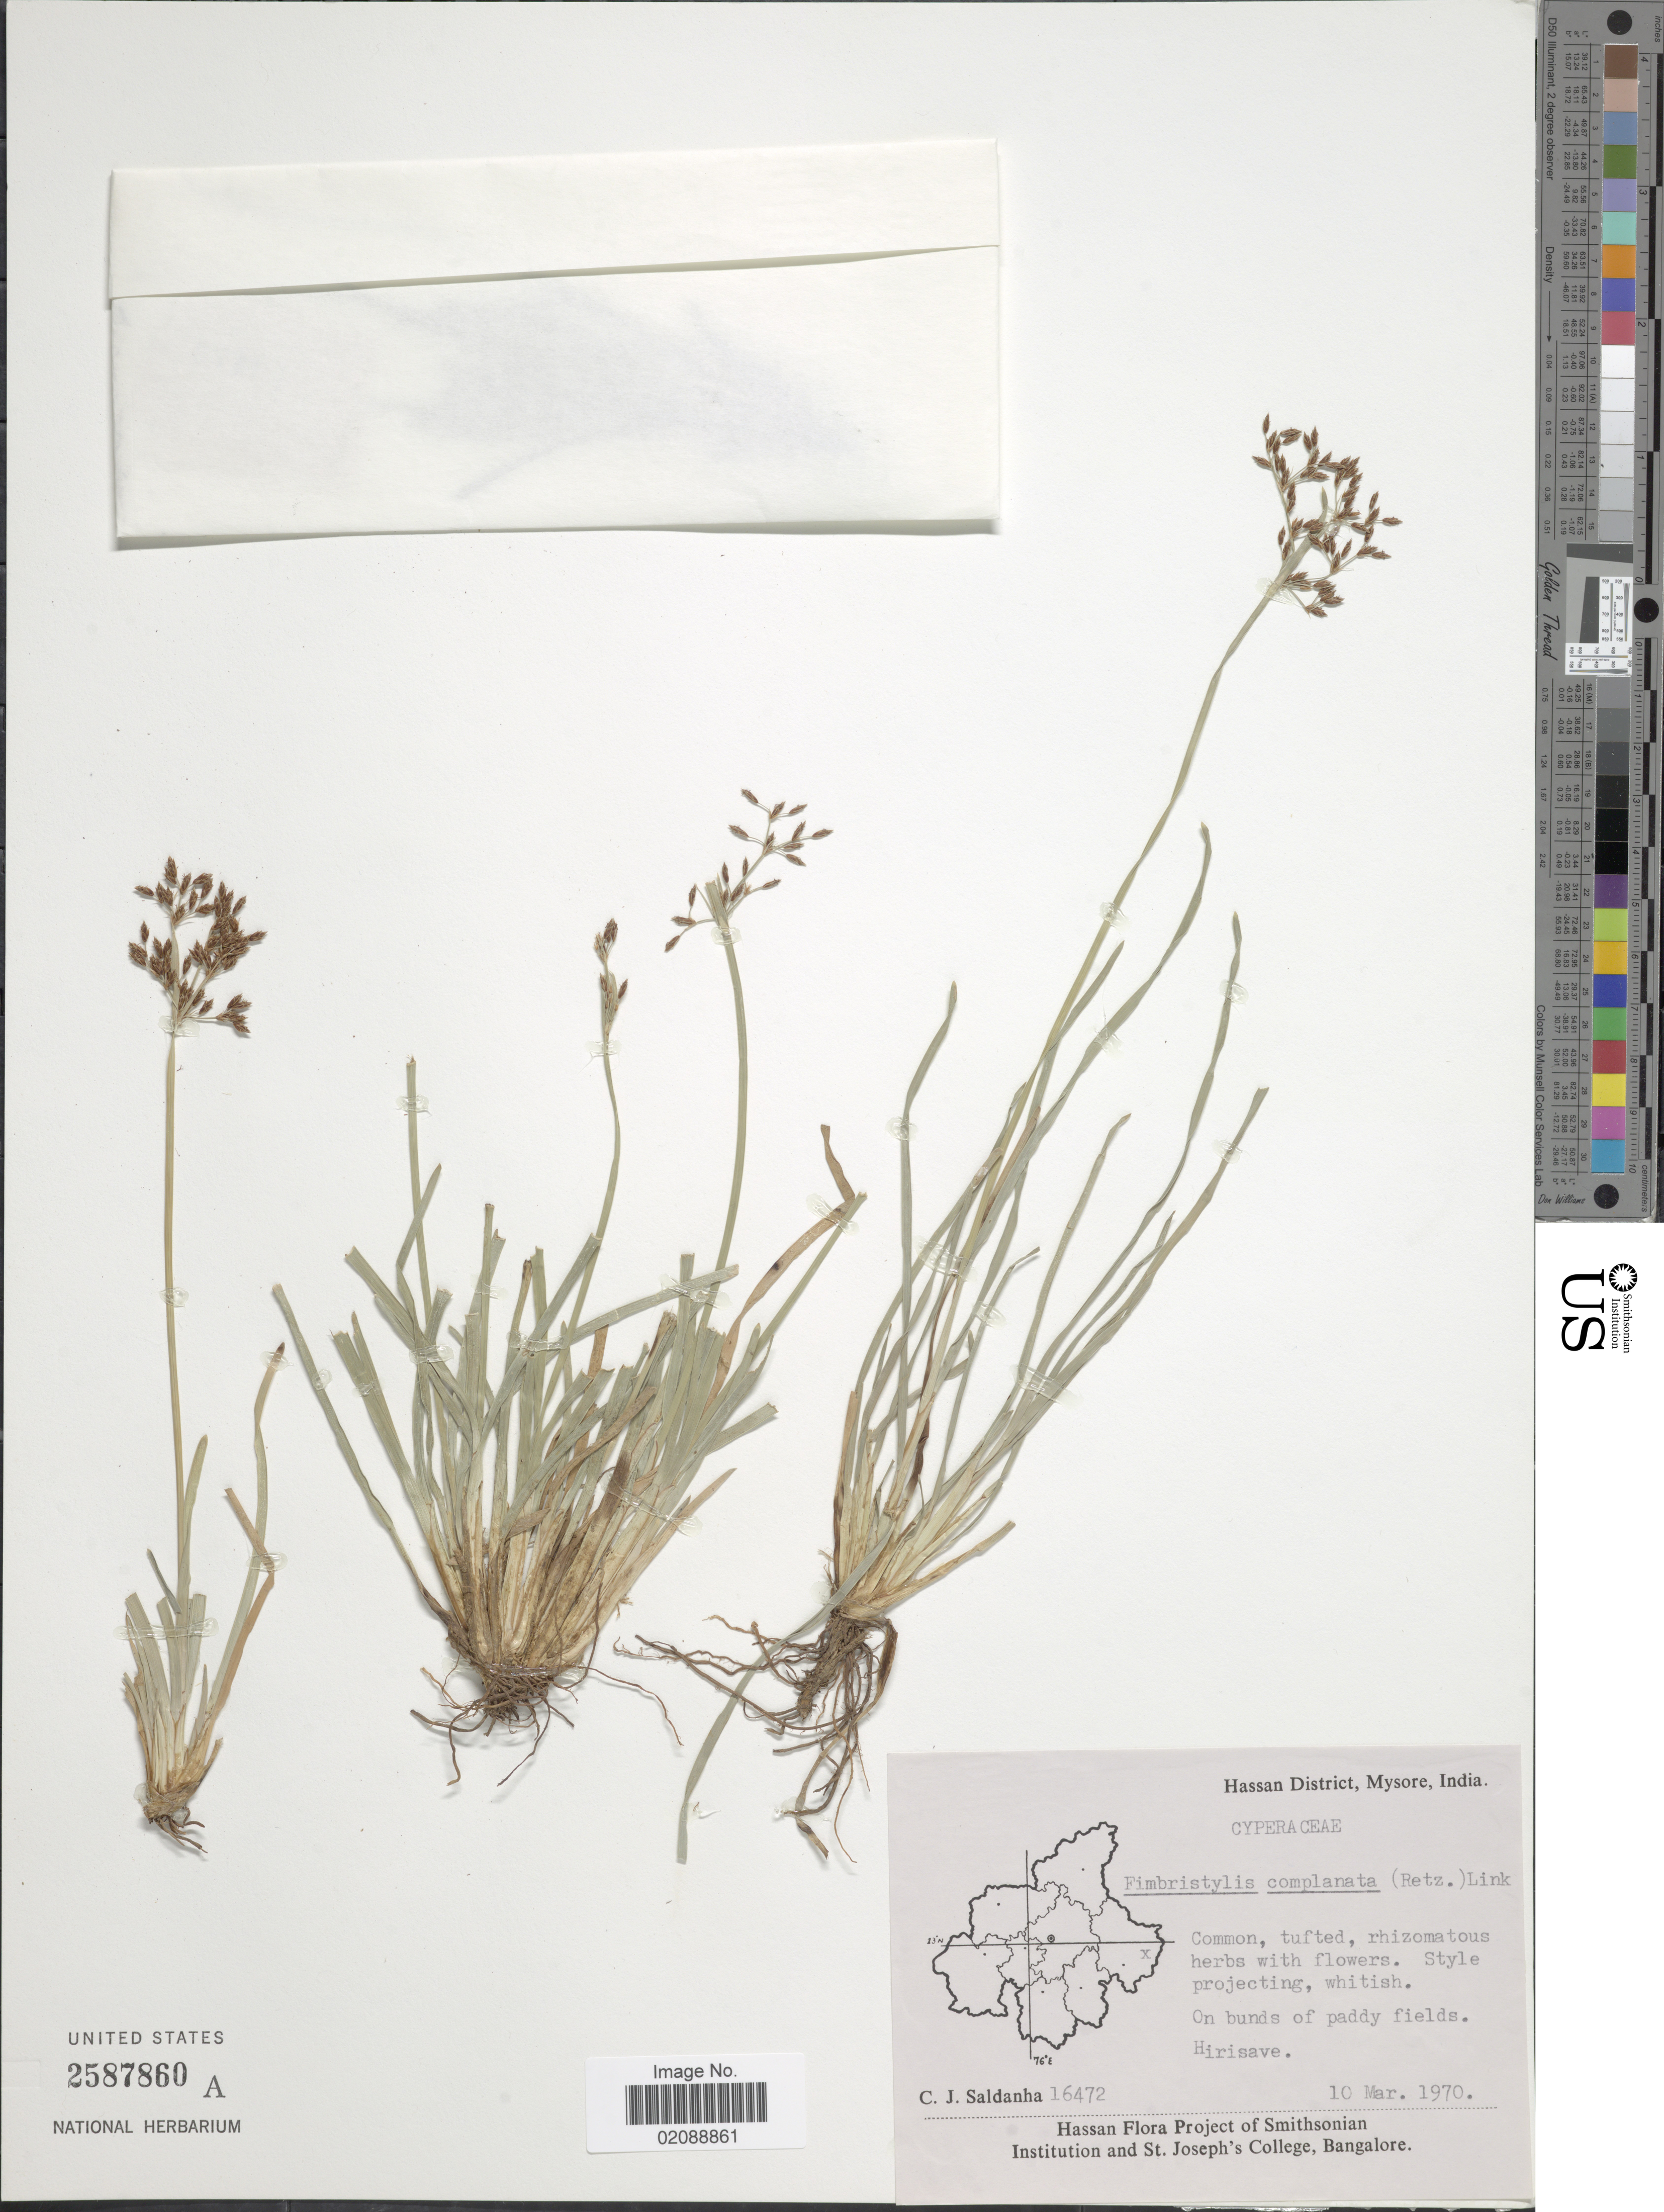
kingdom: Plantae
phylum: Tracheophyta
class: Liliopsida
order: Poales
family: Cyperaceae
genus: Fimbristylis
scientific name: Fimbristylis complanata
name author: (Retz.) Link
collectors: C. J. Saldanha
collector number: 16472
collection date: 1970-03-10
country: India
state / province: Karnataka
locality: Hassan District, Mysore, on bunds of paddy fields, Hirisave.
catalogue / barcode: US 2587860A